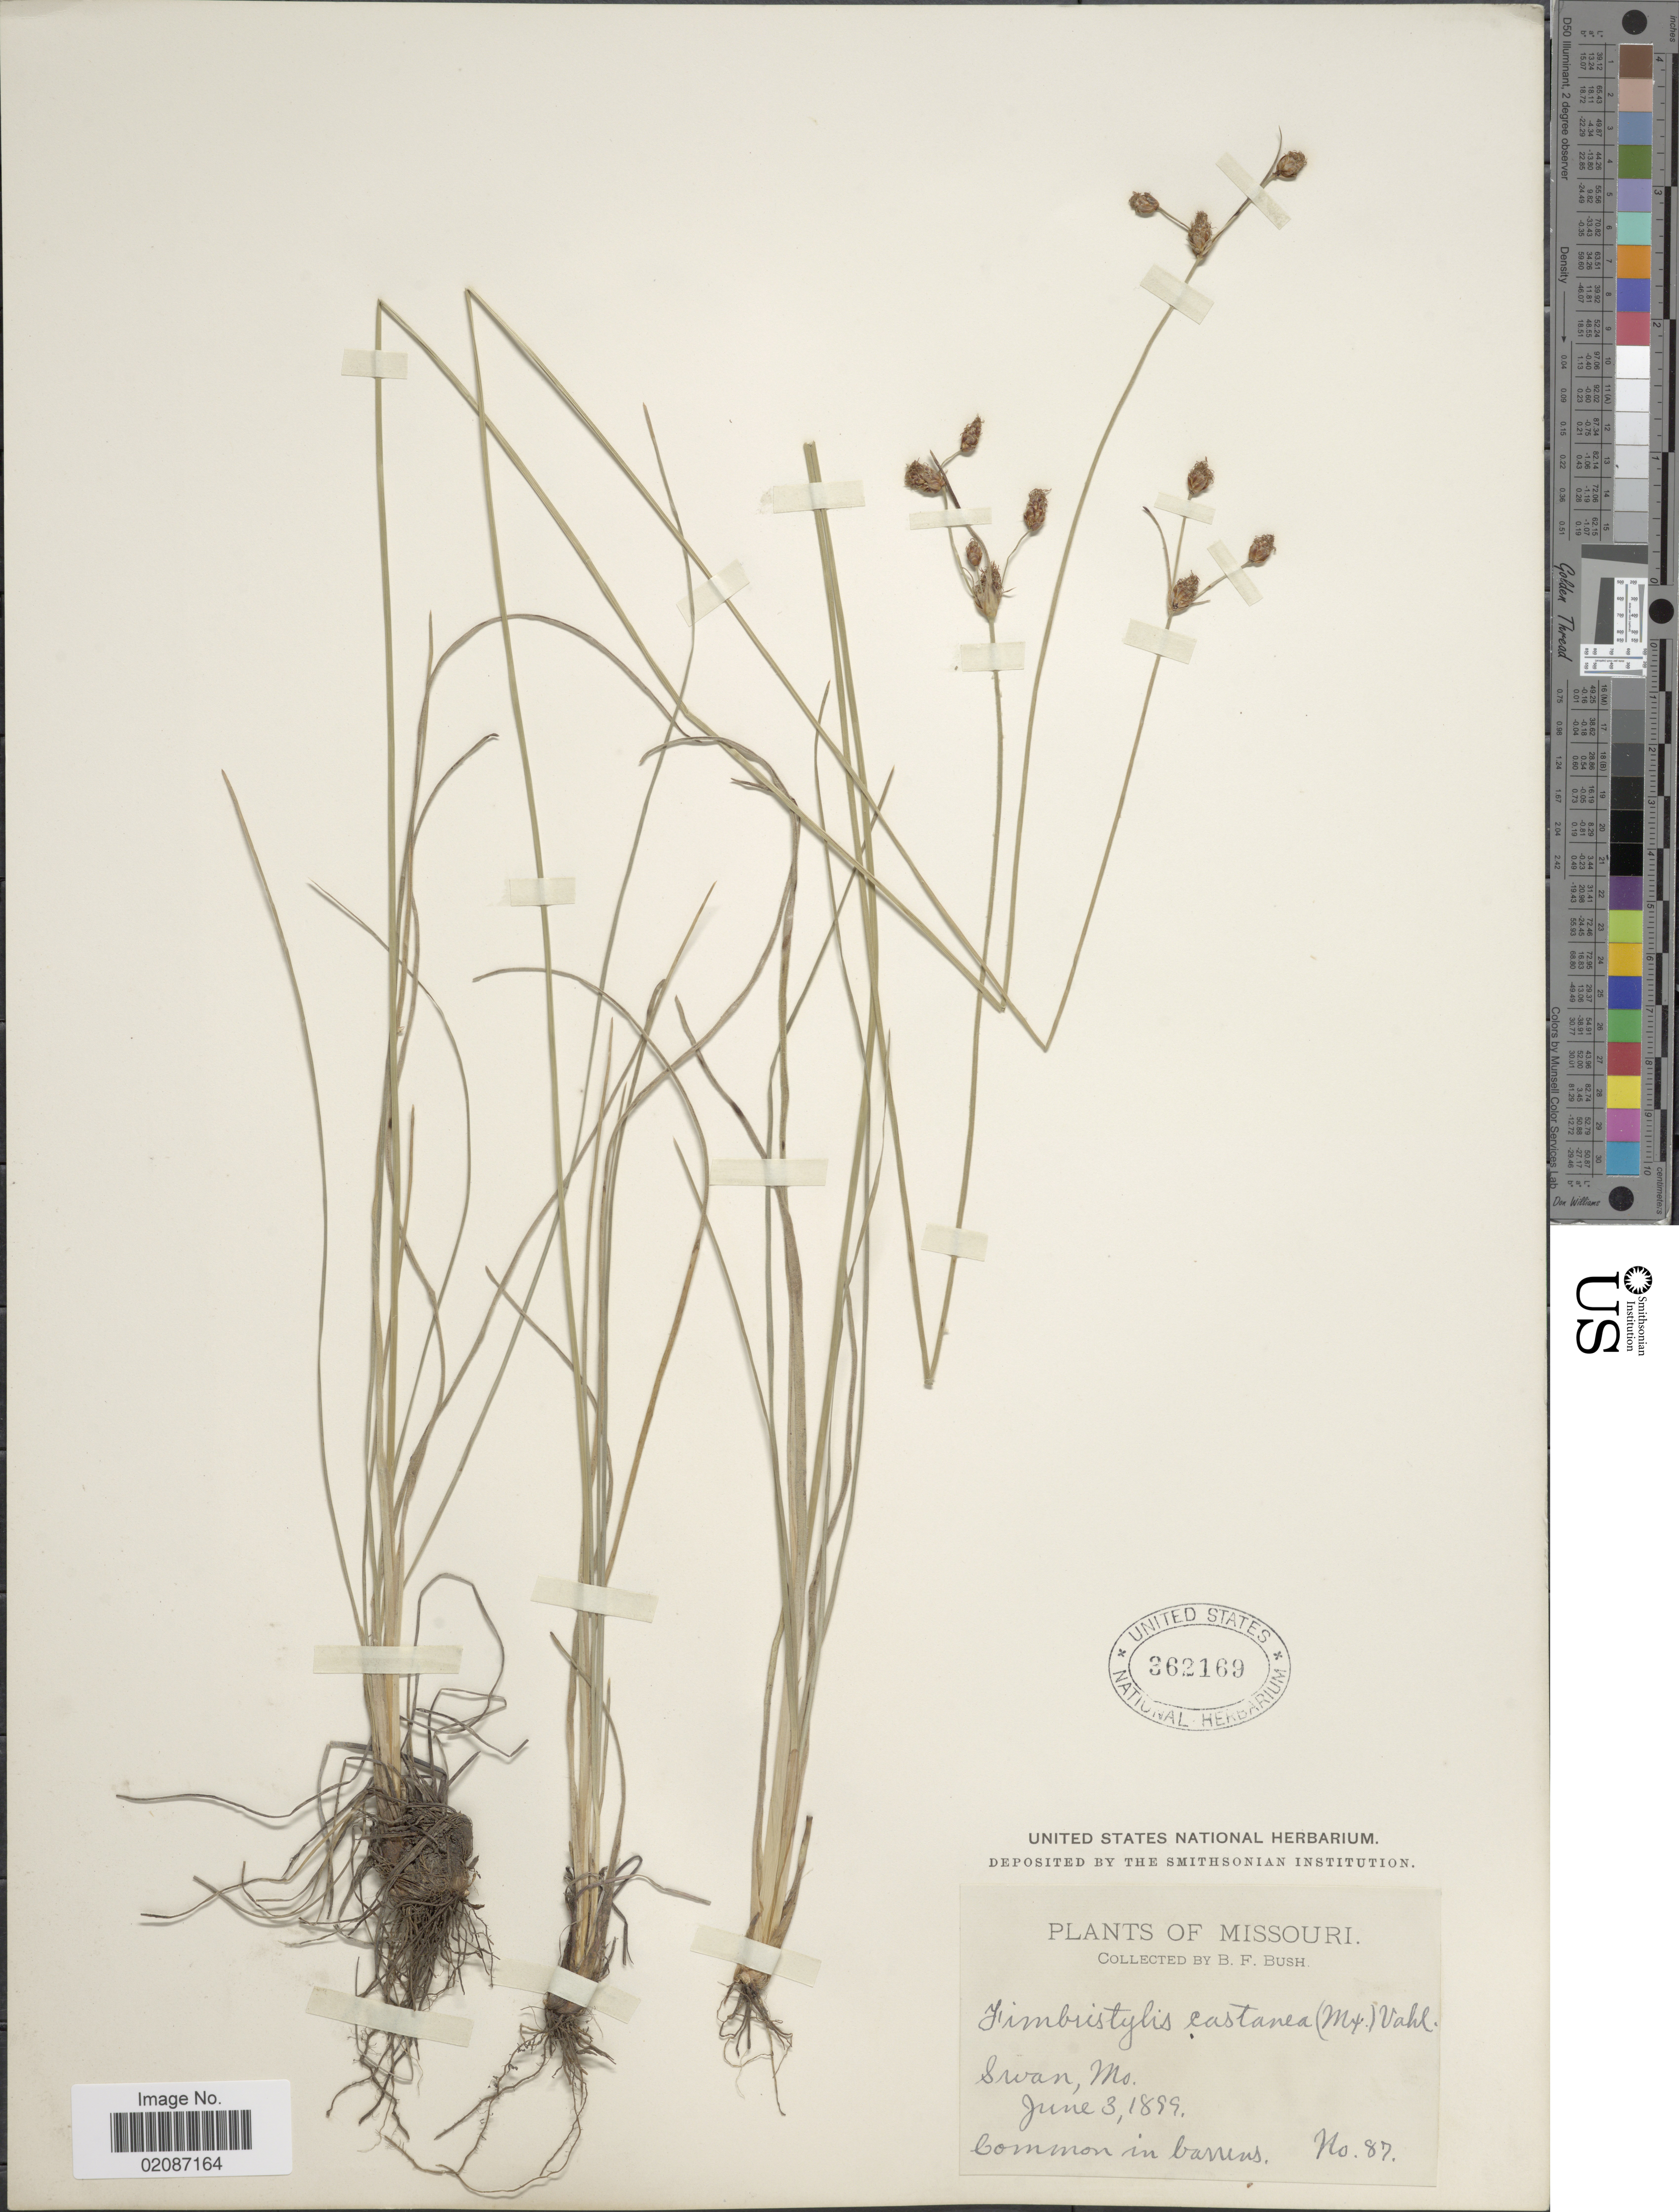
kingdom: Plantae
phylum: Tracheophyta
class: Liliopsida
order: Poales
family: Cyperaceae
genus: Fimbristylis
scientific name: Fimbristylis spadicea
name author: (L.) Vahl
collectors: B. F. Bush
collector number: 87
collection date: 1899-06-03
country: United States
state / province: Missouri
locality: Swan, Mo.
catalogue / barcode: US 362169